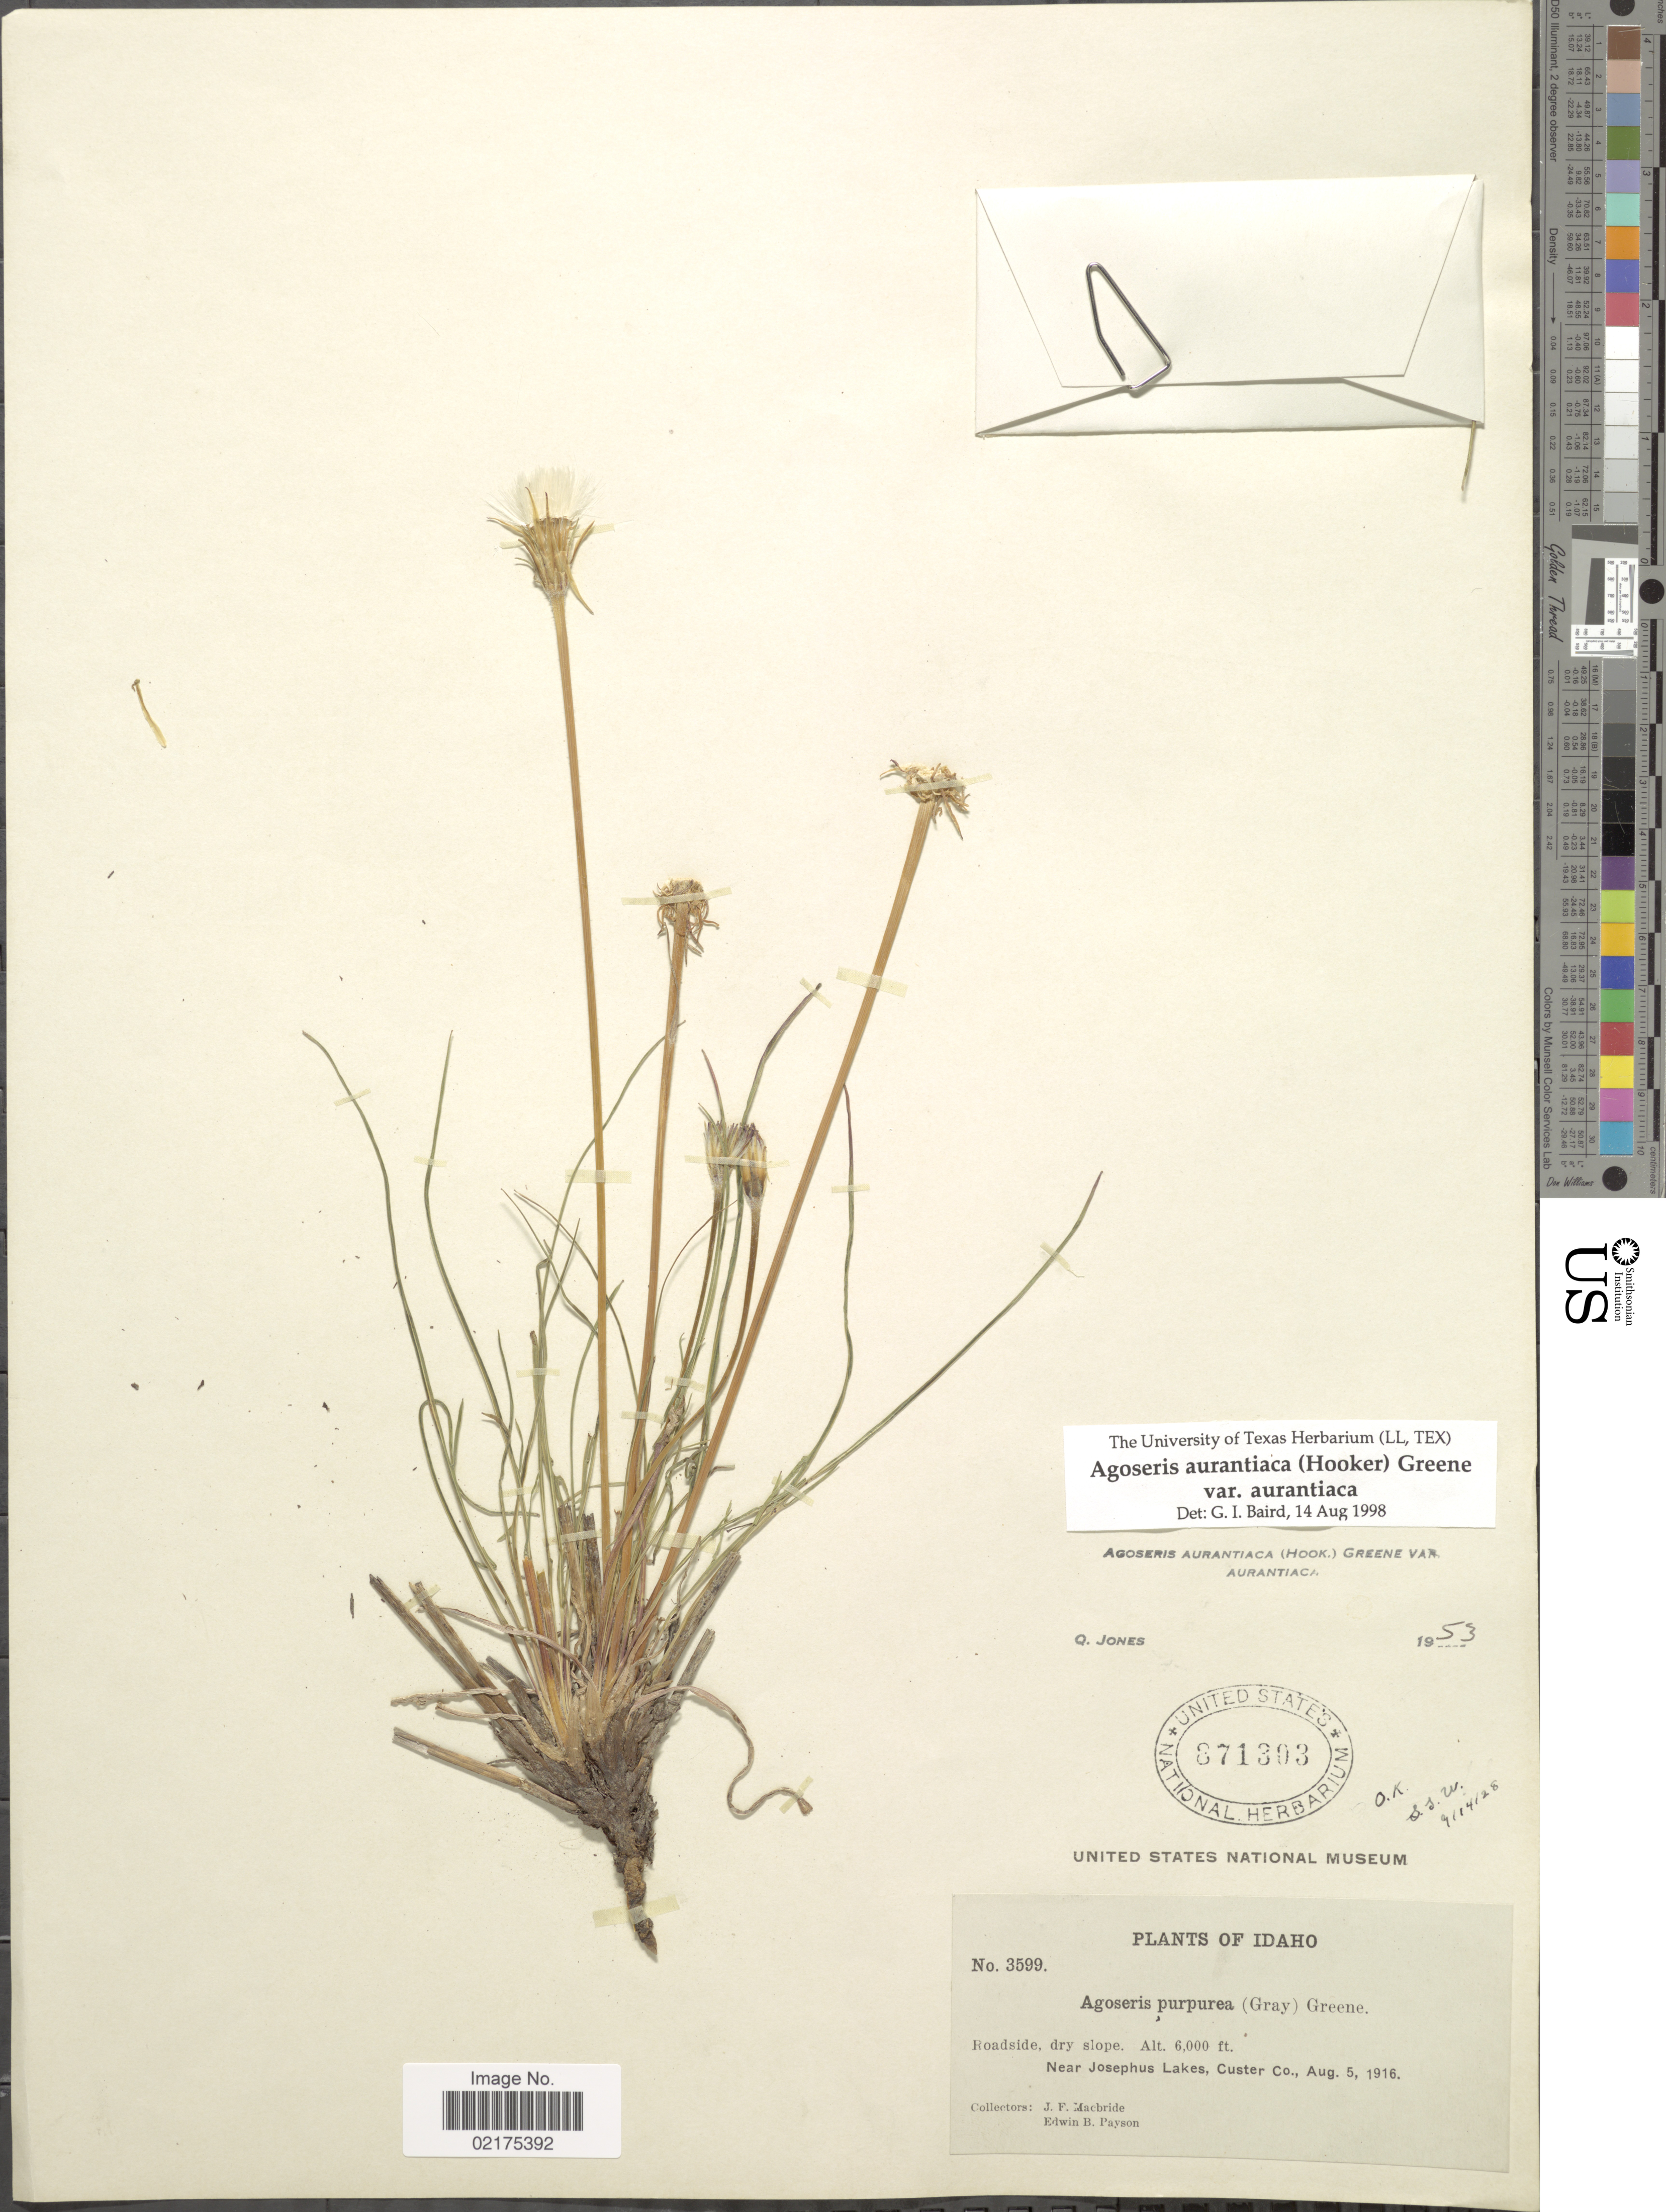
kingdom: Plantae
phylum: Tracheophyta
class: Magnoliopsida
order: Asterales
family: Asteraceae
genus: Agoseris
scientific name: Agoseris aurantiaca var. aurantiaca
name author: (Hook.) Greene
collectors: J. F. Macbride & E. B. Payson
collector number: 3599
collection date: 1916-08-05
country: United States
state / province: Idaho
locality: Near Josephus Lake, Custer Co.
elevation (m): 1829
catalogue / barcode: US 871303